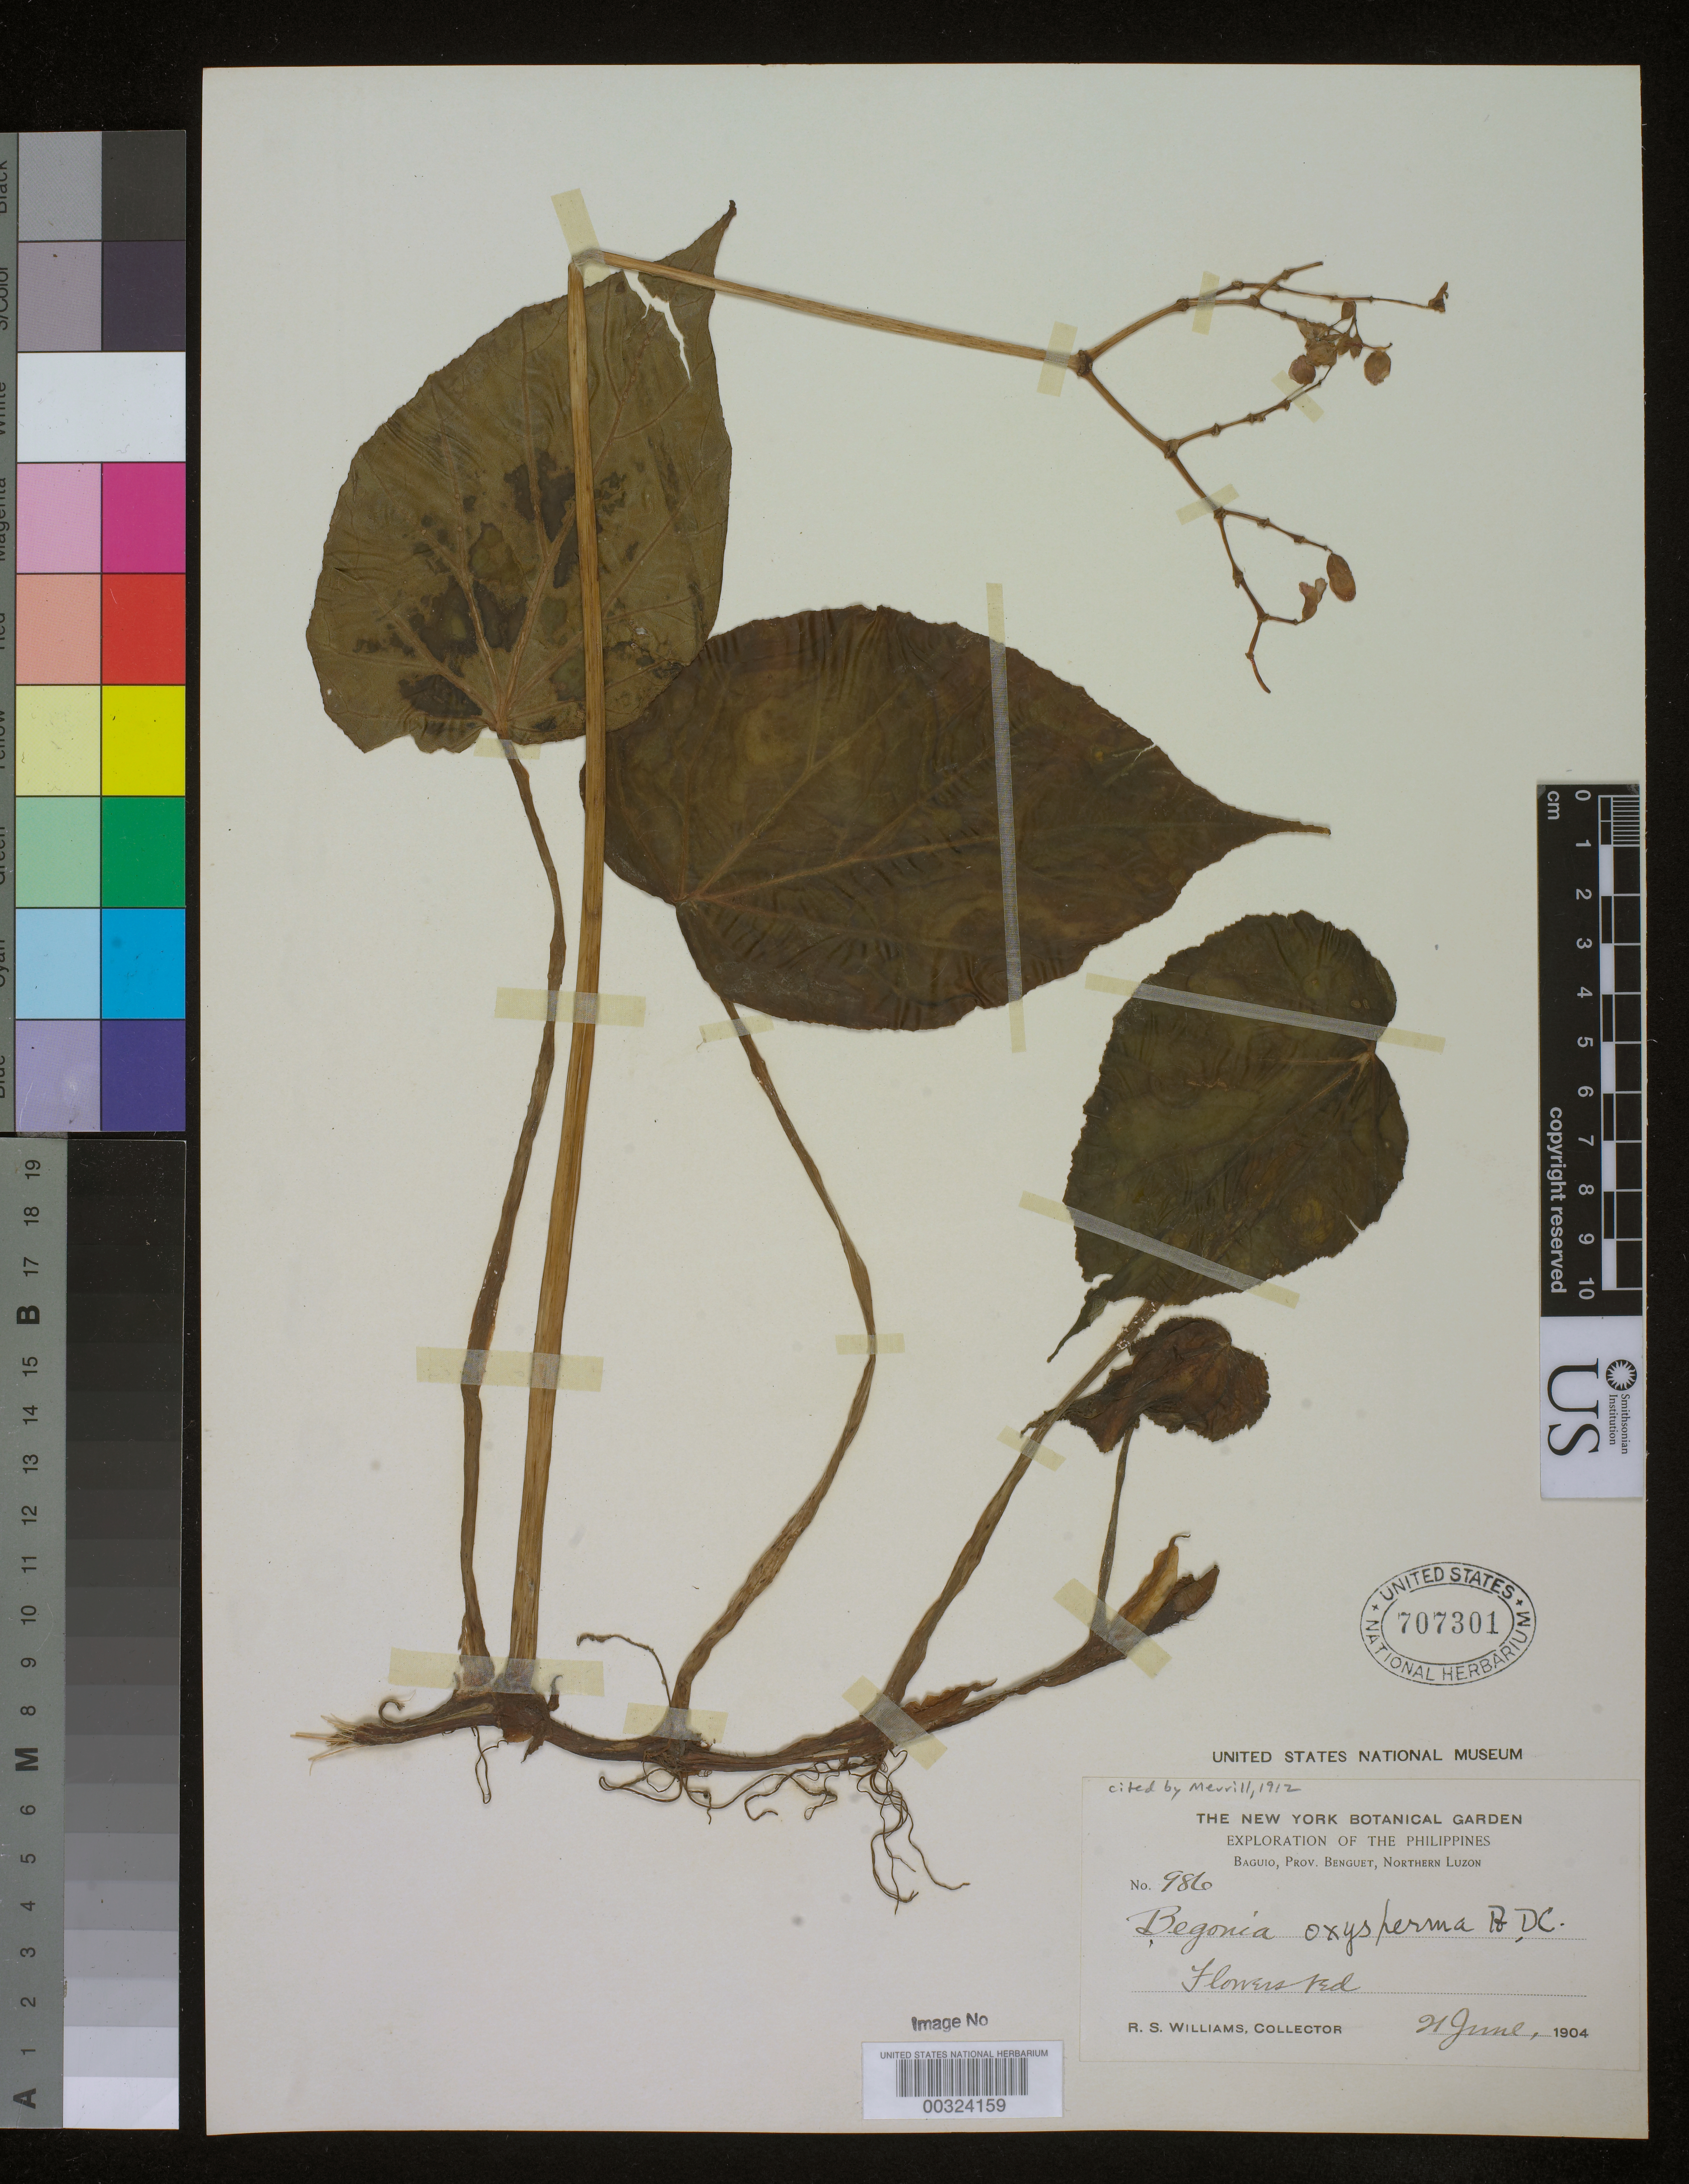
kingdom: Plantae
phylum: Tracheophyta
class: Magnoliopsida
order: Cucurbitales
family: Begoniaceae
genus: Begonia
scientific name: Begonia oxysperma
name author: A. DC.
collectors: R. S. Williams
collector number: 986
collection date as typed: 21 Jun 1904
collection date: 1904-06-21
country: Philippines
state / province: Cordillera (Administrative Region)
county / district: Benguet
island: Luzon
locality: Baguio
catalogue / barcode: US 707301